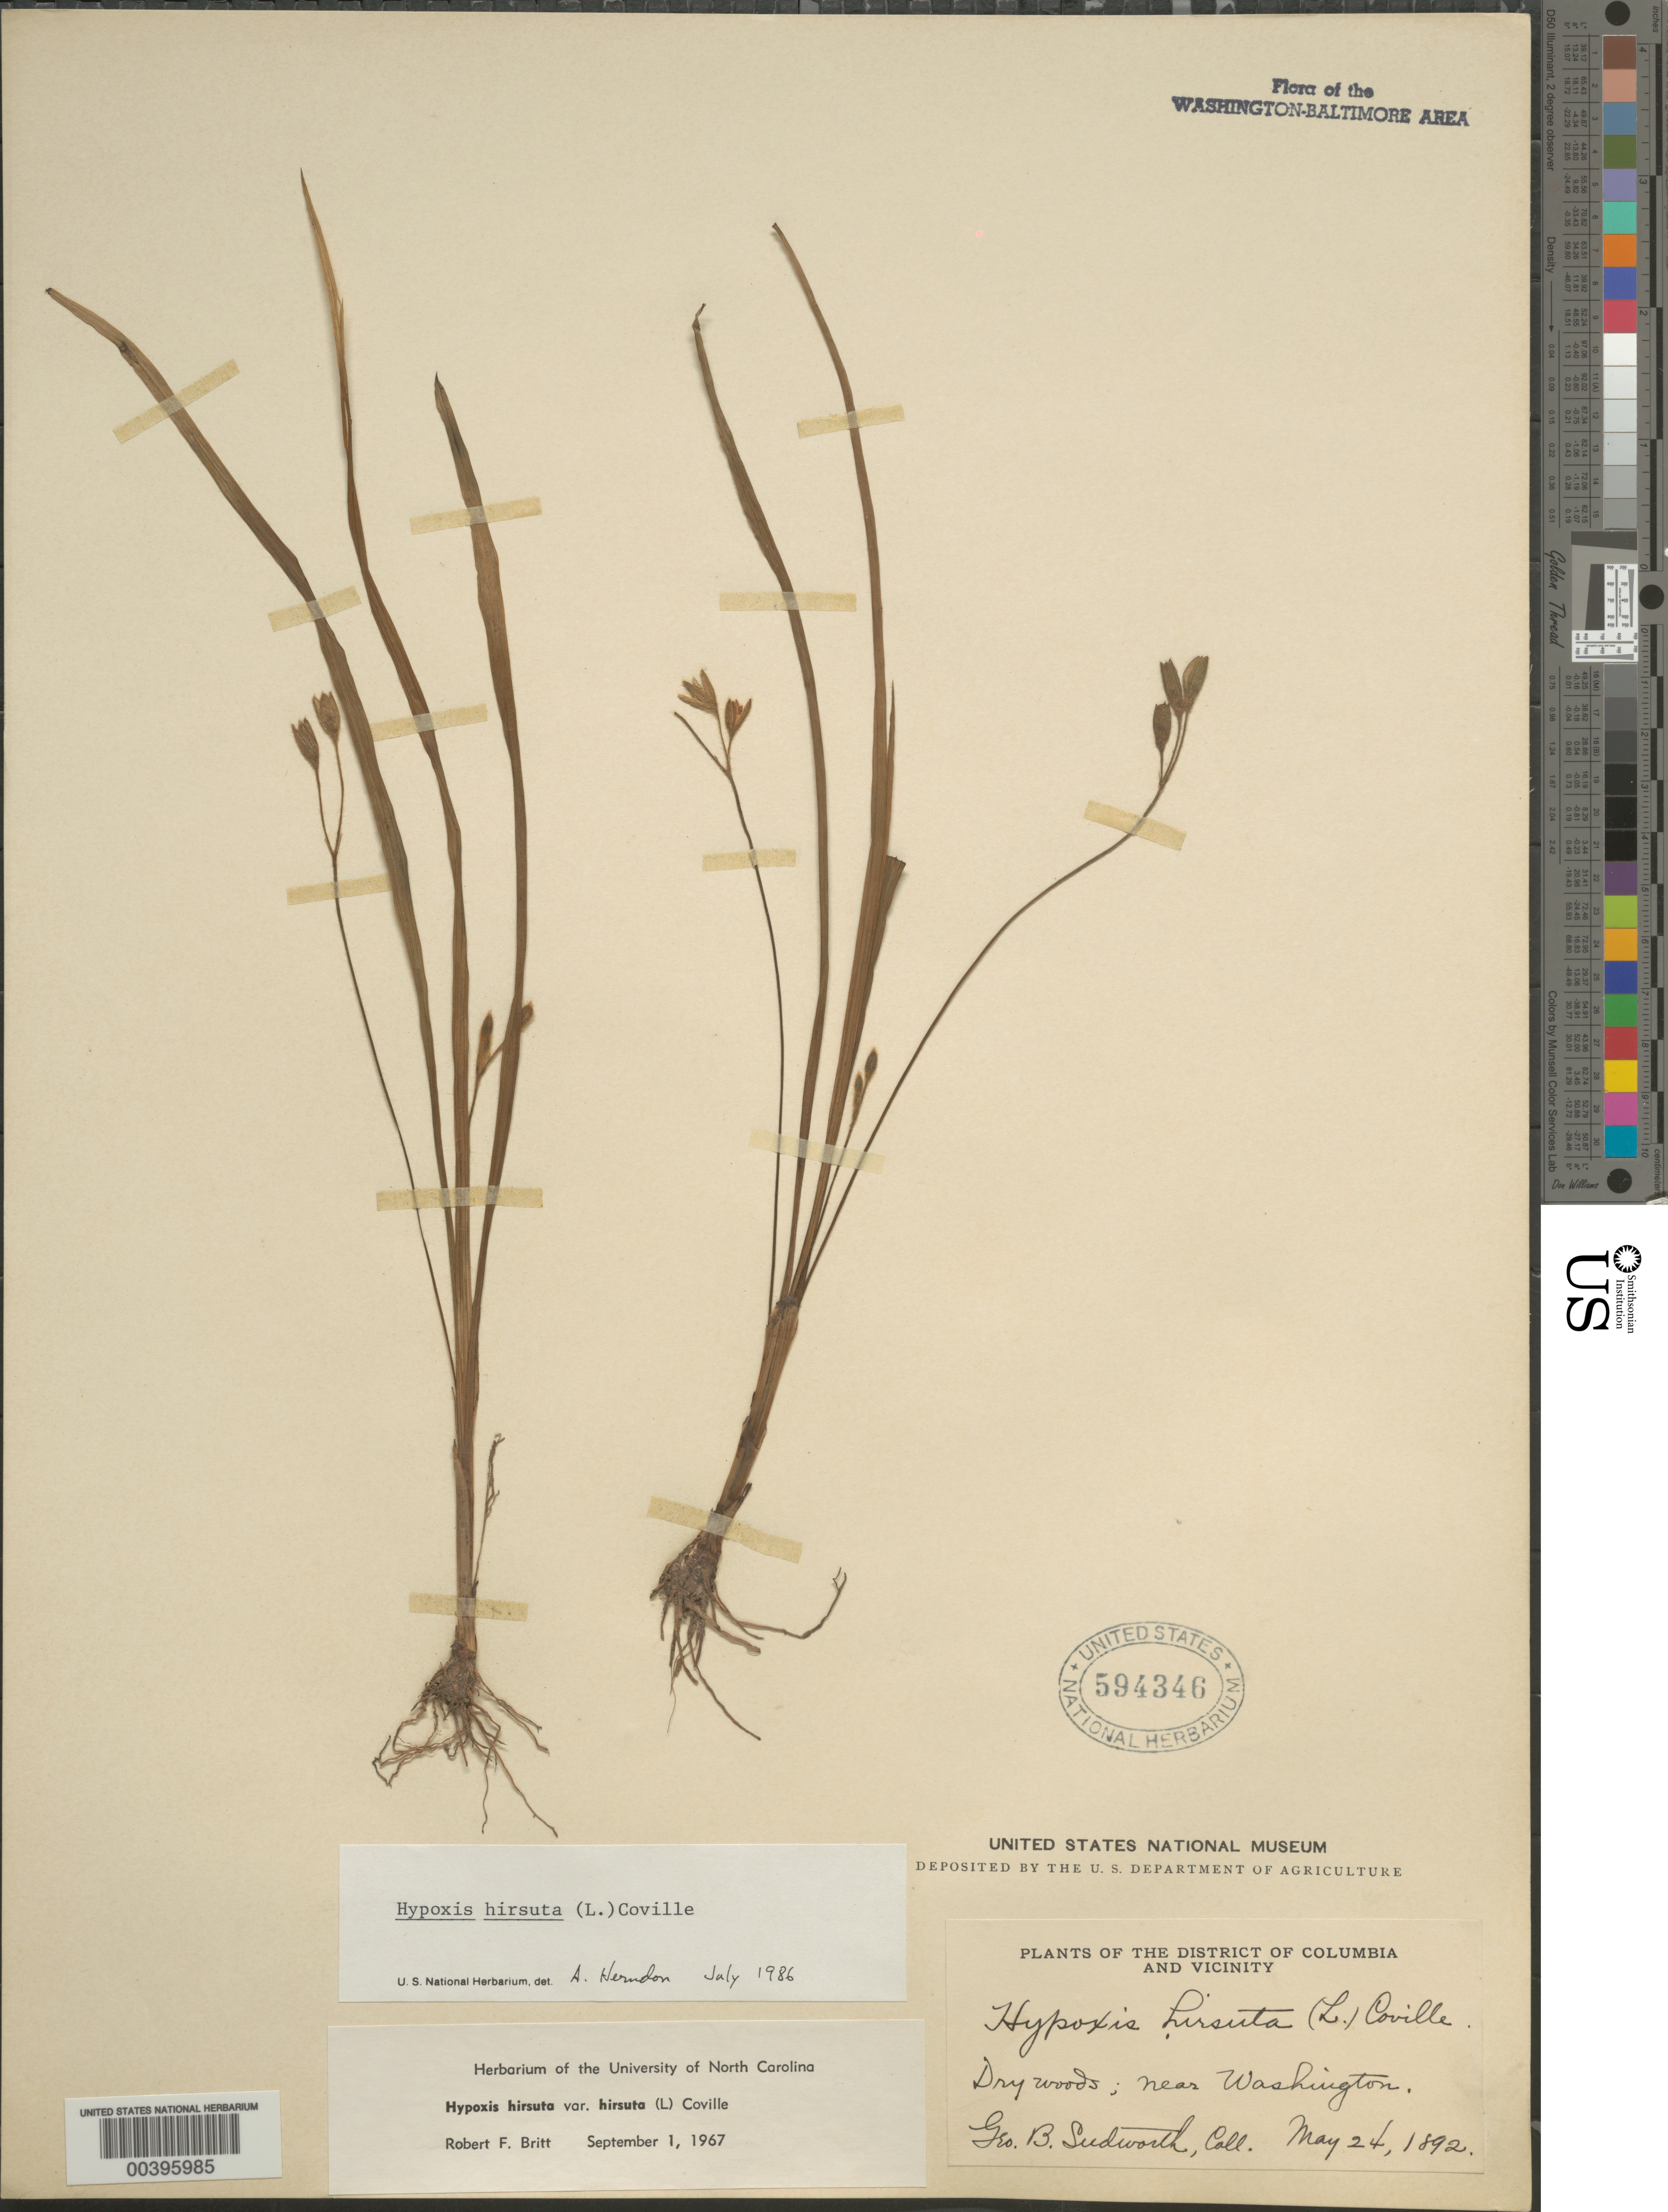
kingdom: Plantae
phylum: Tracheophyta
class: Liliopsida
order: Asparagales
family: Hypoxidaceae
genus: Hypoxis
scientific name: Hypoxis hirsuta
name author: (L.) Coville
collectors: G. B. Sudworth & R. Britt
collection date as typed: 24 May 1892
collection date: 1892-05-24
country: United States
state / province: District of Columbia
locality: Vicinity of Washington, DC.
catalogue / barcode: US 594346